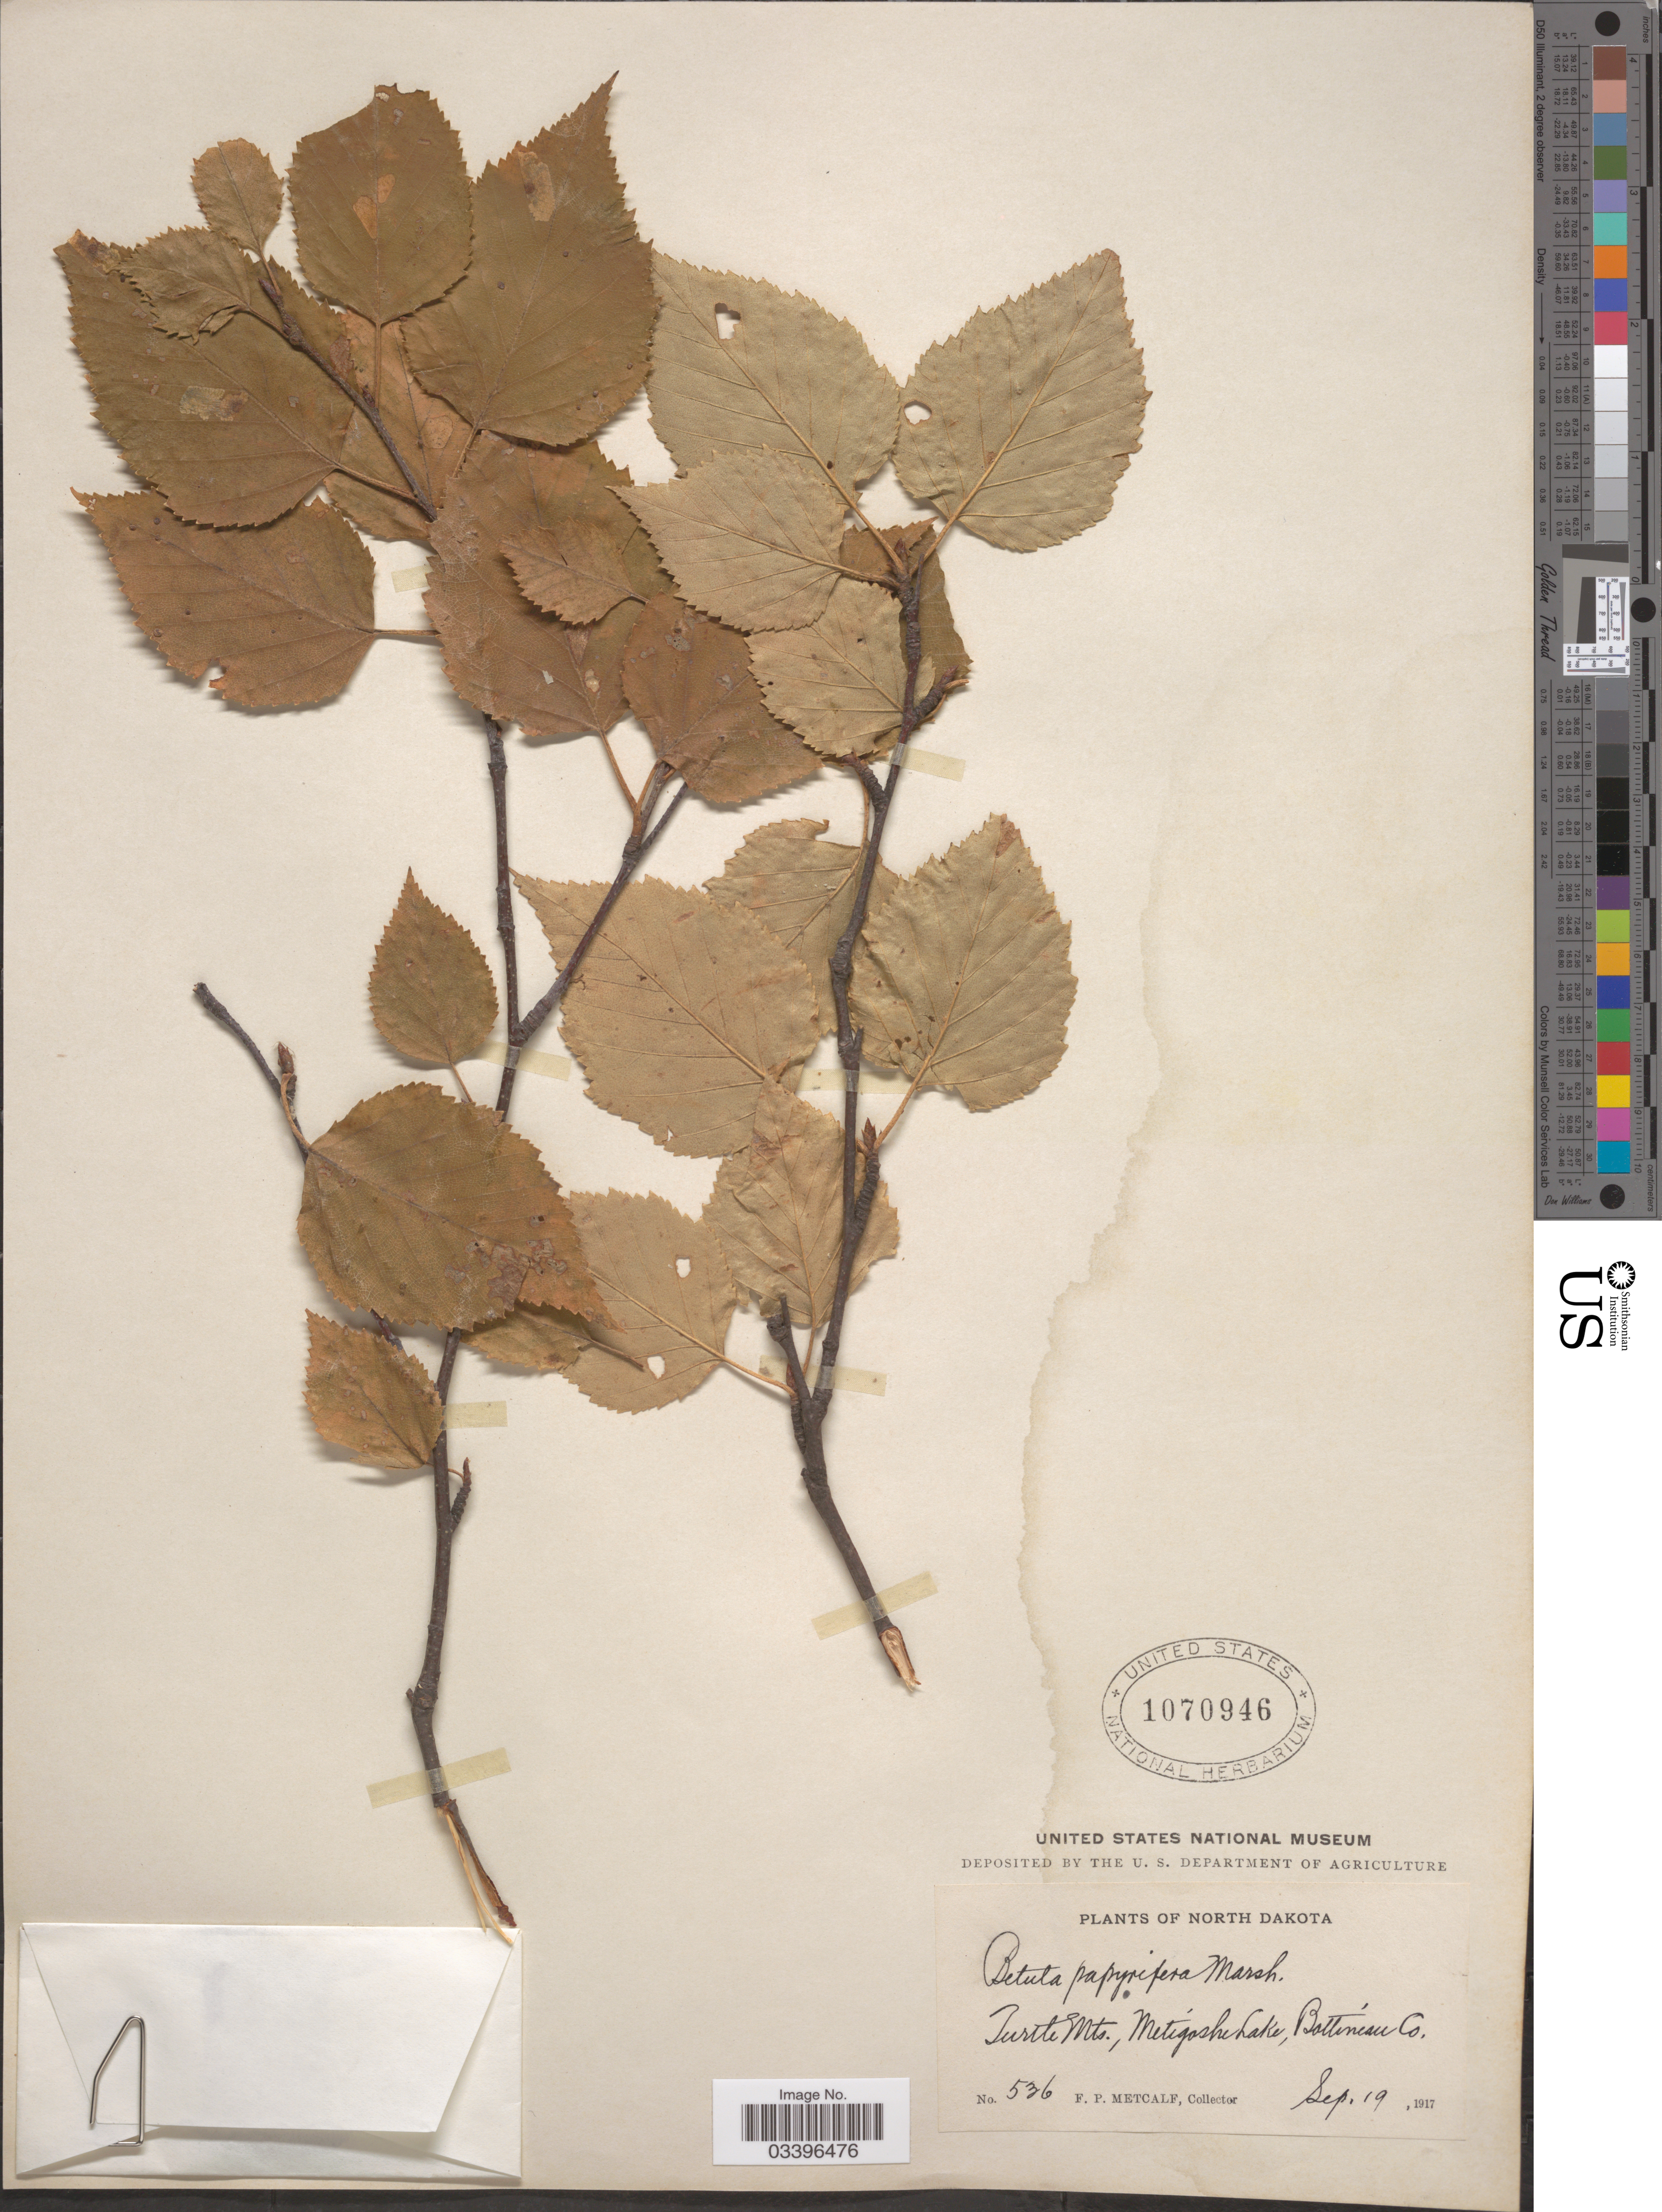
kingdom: Plantae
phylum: Tracheophyta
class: Magnoliopsida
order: Fagales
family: Betulaceae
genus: Betula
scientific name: Betula papyrifera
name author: Marshall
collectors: F. Metcalf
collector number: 536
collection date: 1917-09-19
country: United States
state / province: North Dakota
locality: Turtle Mts., Metigoshe Lake, Bottineau Co.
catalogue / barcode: US 1070946